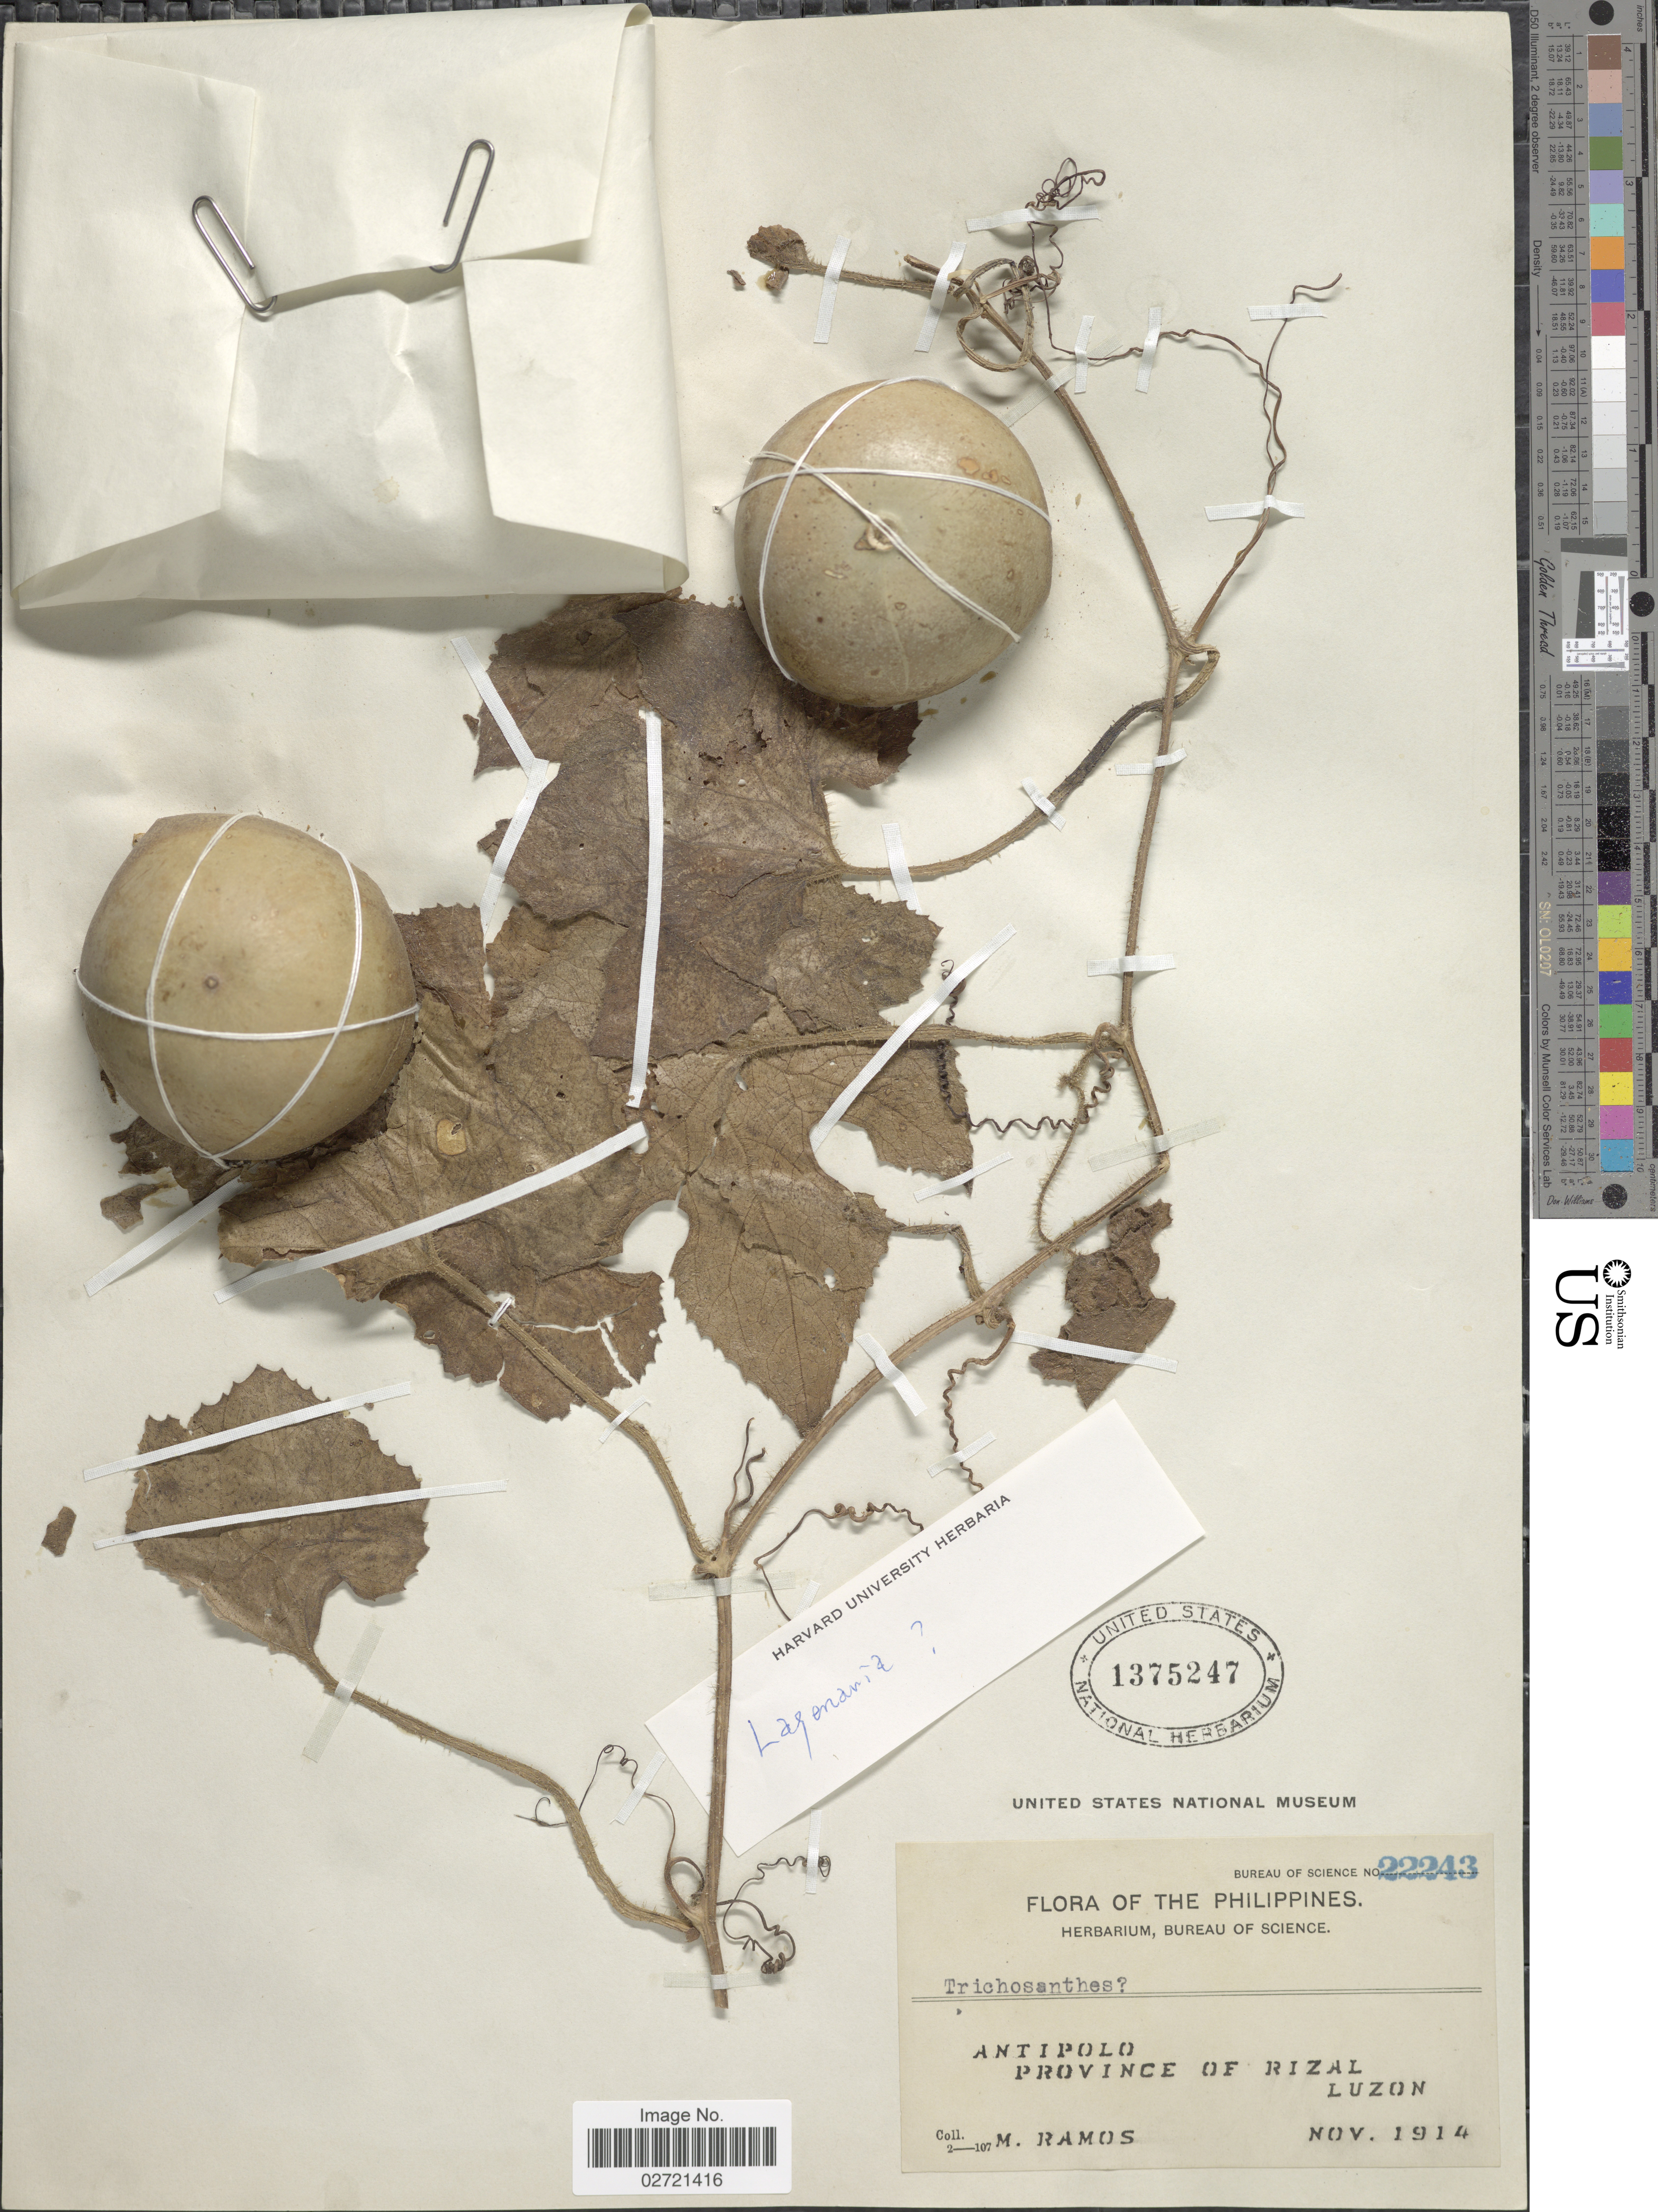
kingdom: Plantae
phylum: Tracheophyta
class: Magnoliopsida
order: Cucurbitales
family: Cucurbitaceae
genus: Lagenaria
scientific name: Lagenaria sp.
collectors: M. Ramos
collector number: Bureau of Science 22243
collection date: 1914-11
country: Philippines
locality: Antipolo, Province of Rizal, Luzon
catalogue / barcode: US 1375247